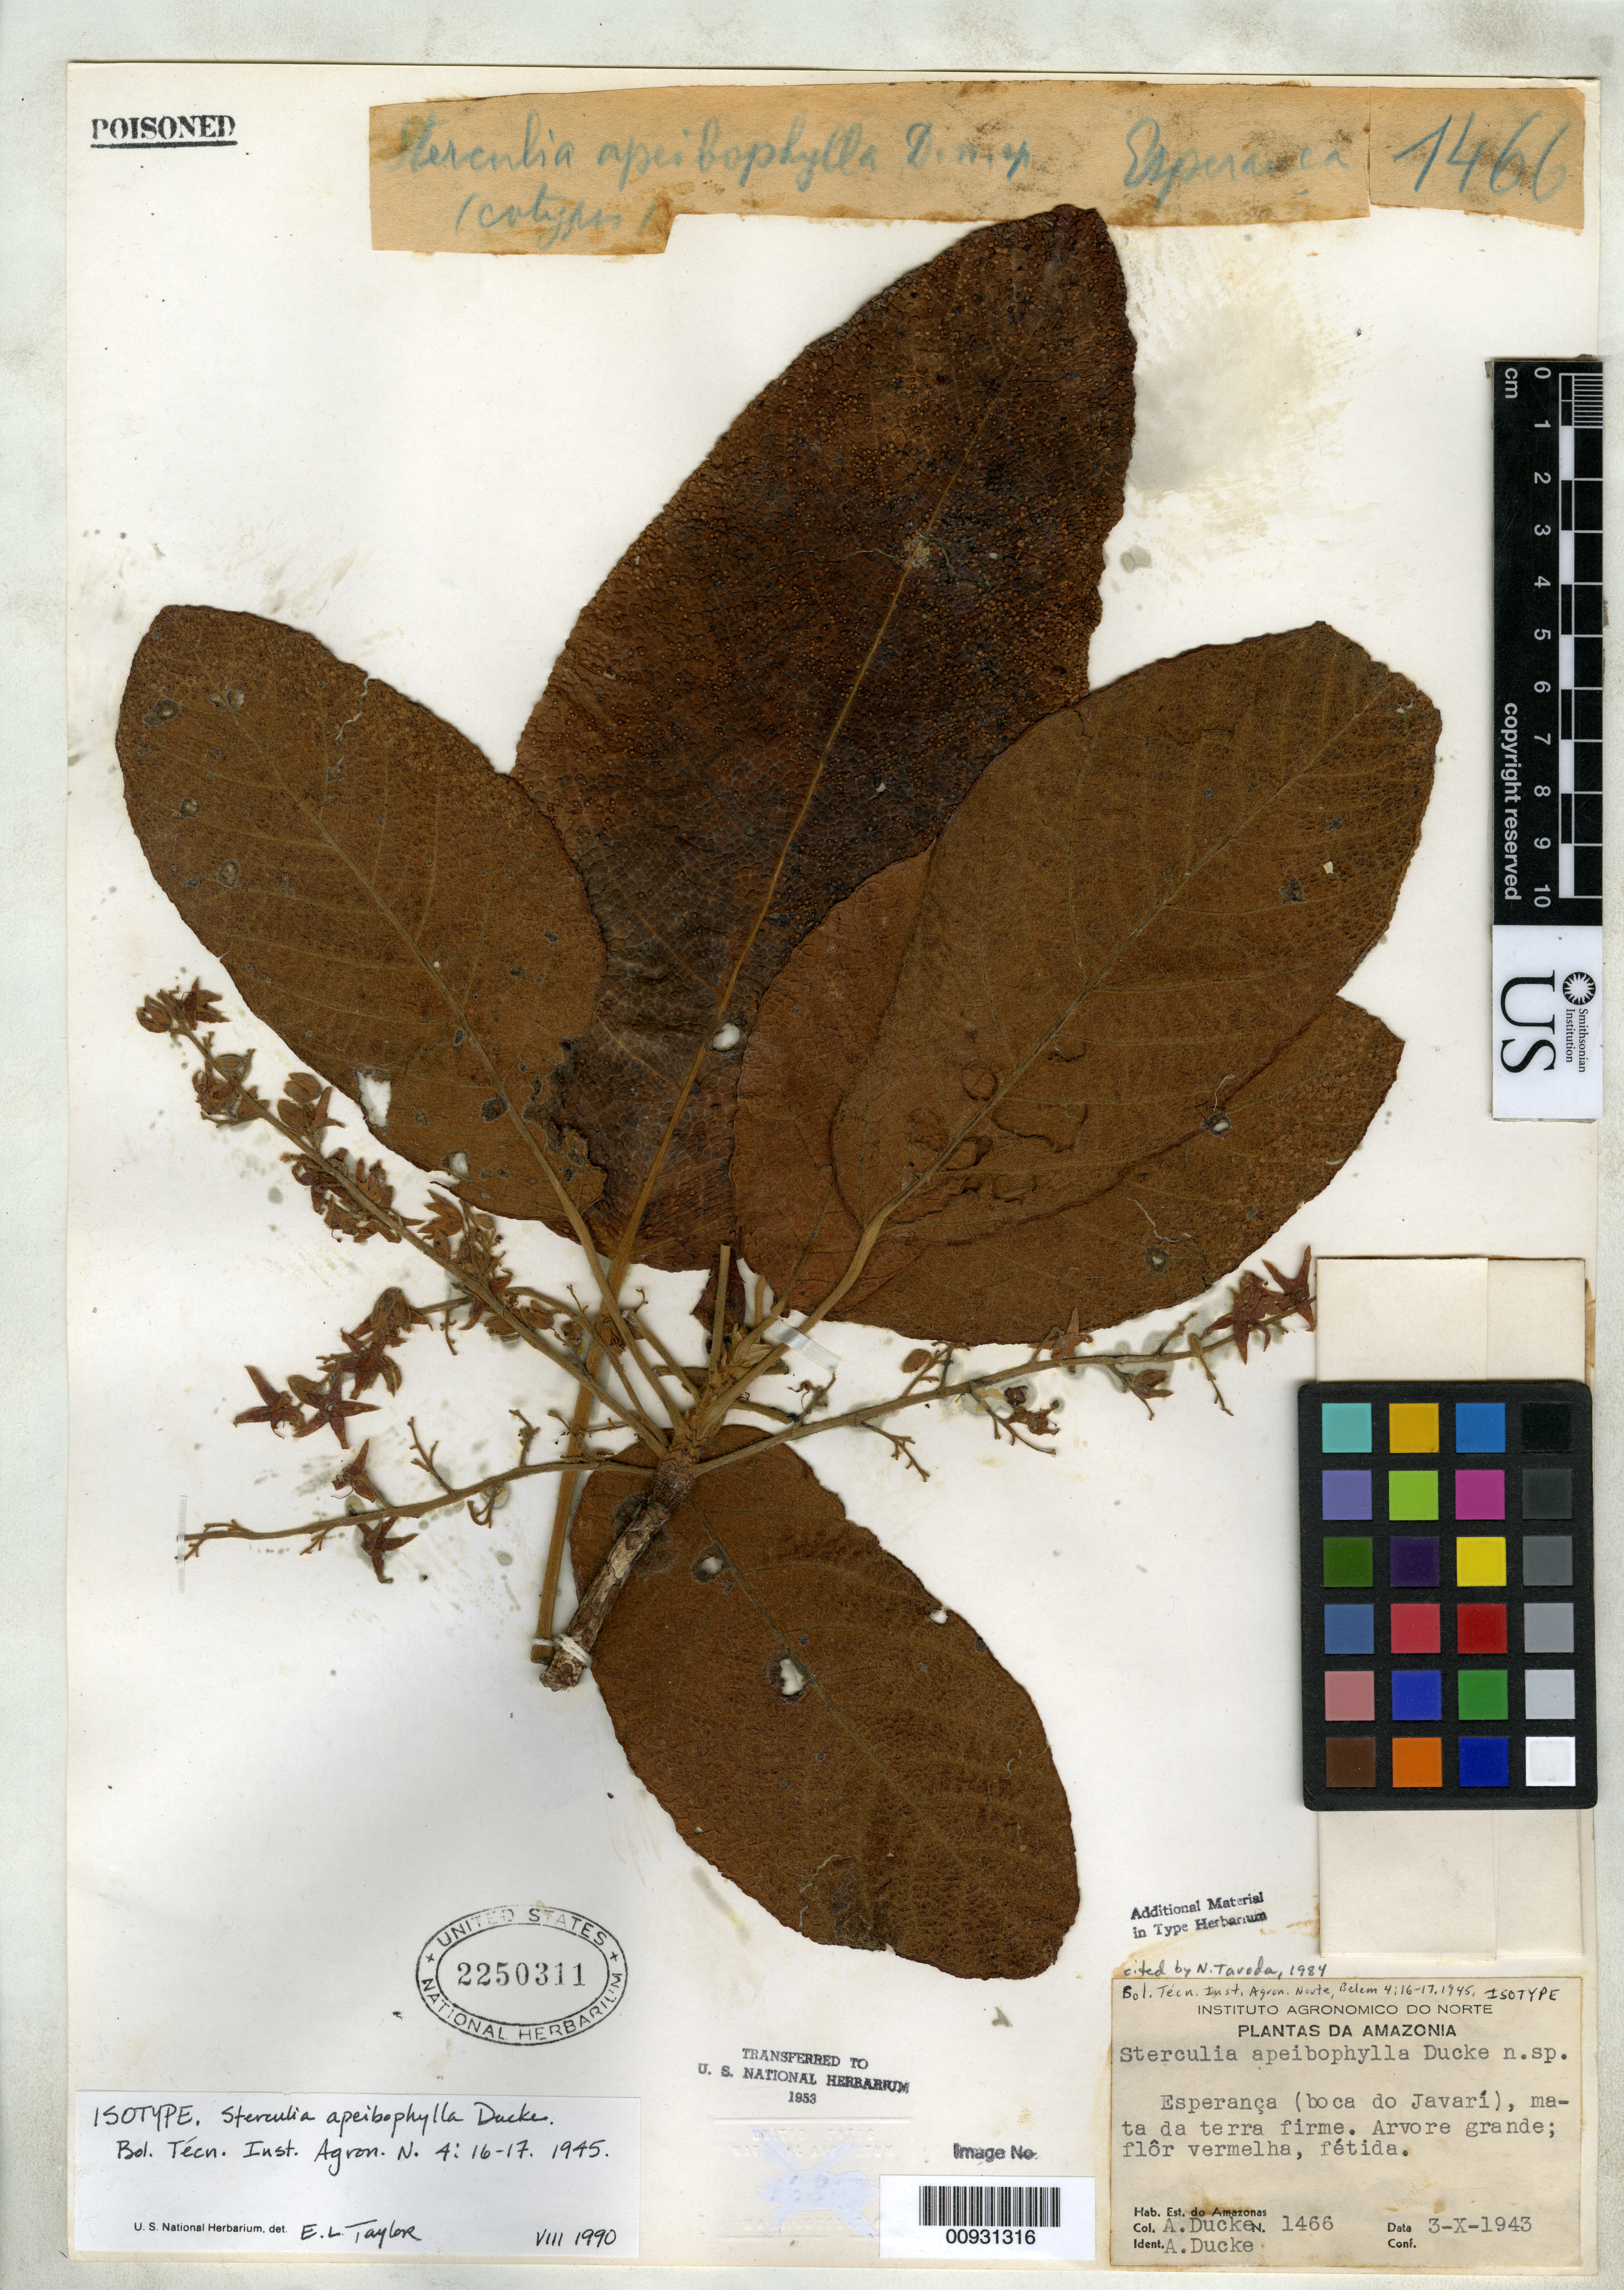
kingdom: Plantae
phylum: Tracheophyta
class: Magnoliopsida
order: Malvales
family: Malvaceae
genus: Sterculia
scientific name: Sterculia apeibophylla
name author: Ducke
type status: Isotype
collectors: A. Ducke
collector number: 1466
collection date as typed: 03 Oct 1943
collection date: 1943-10-03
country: Brazil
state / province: Amazonas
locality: Esperanca (boca do Javarí).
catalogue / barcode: US 2250311